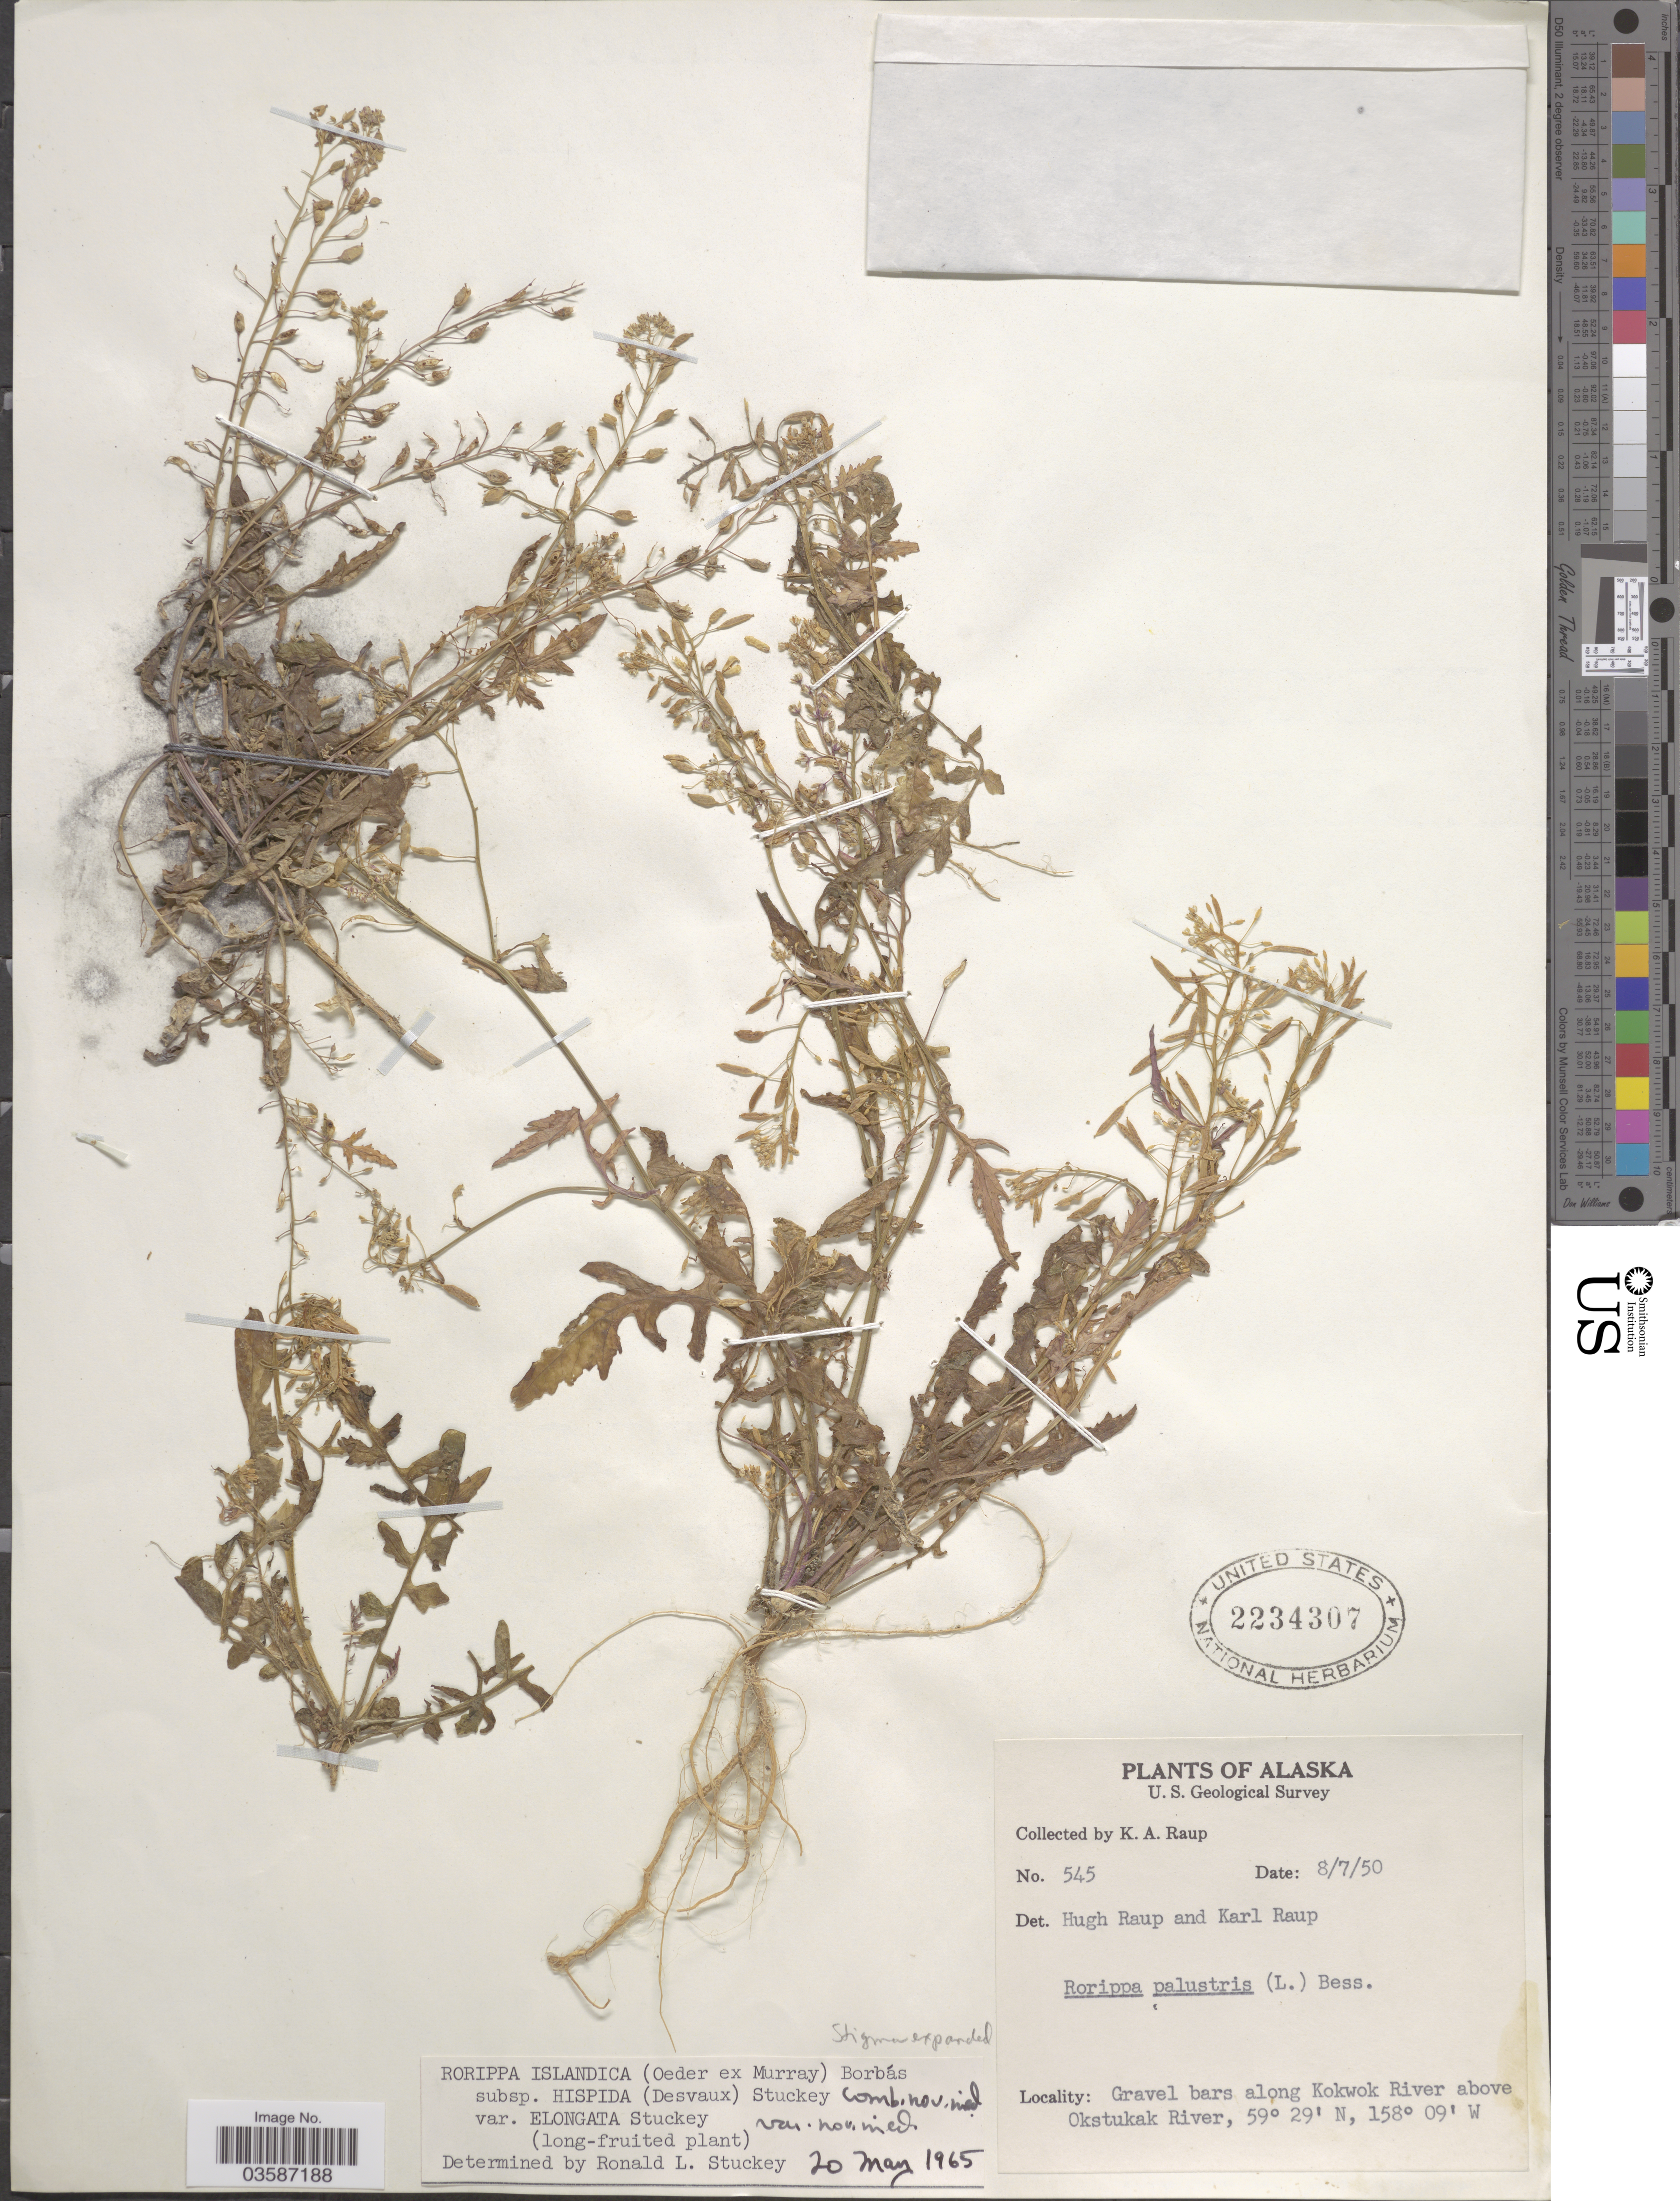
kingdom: Plantae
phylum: Tracheophyta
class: Magnoliopsida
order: Brassicales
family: Brassicaceae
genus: Rorippa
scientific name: Rorippa islandica var. elongata Stuckey var. nov. ined.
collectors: K. Raup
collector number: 545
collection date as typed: Transcribed d/m/y: 7/8/50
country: United States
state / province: Alaska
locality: Gravel bars along Kokwok River above Okstukak River.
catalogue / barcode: US 2234307